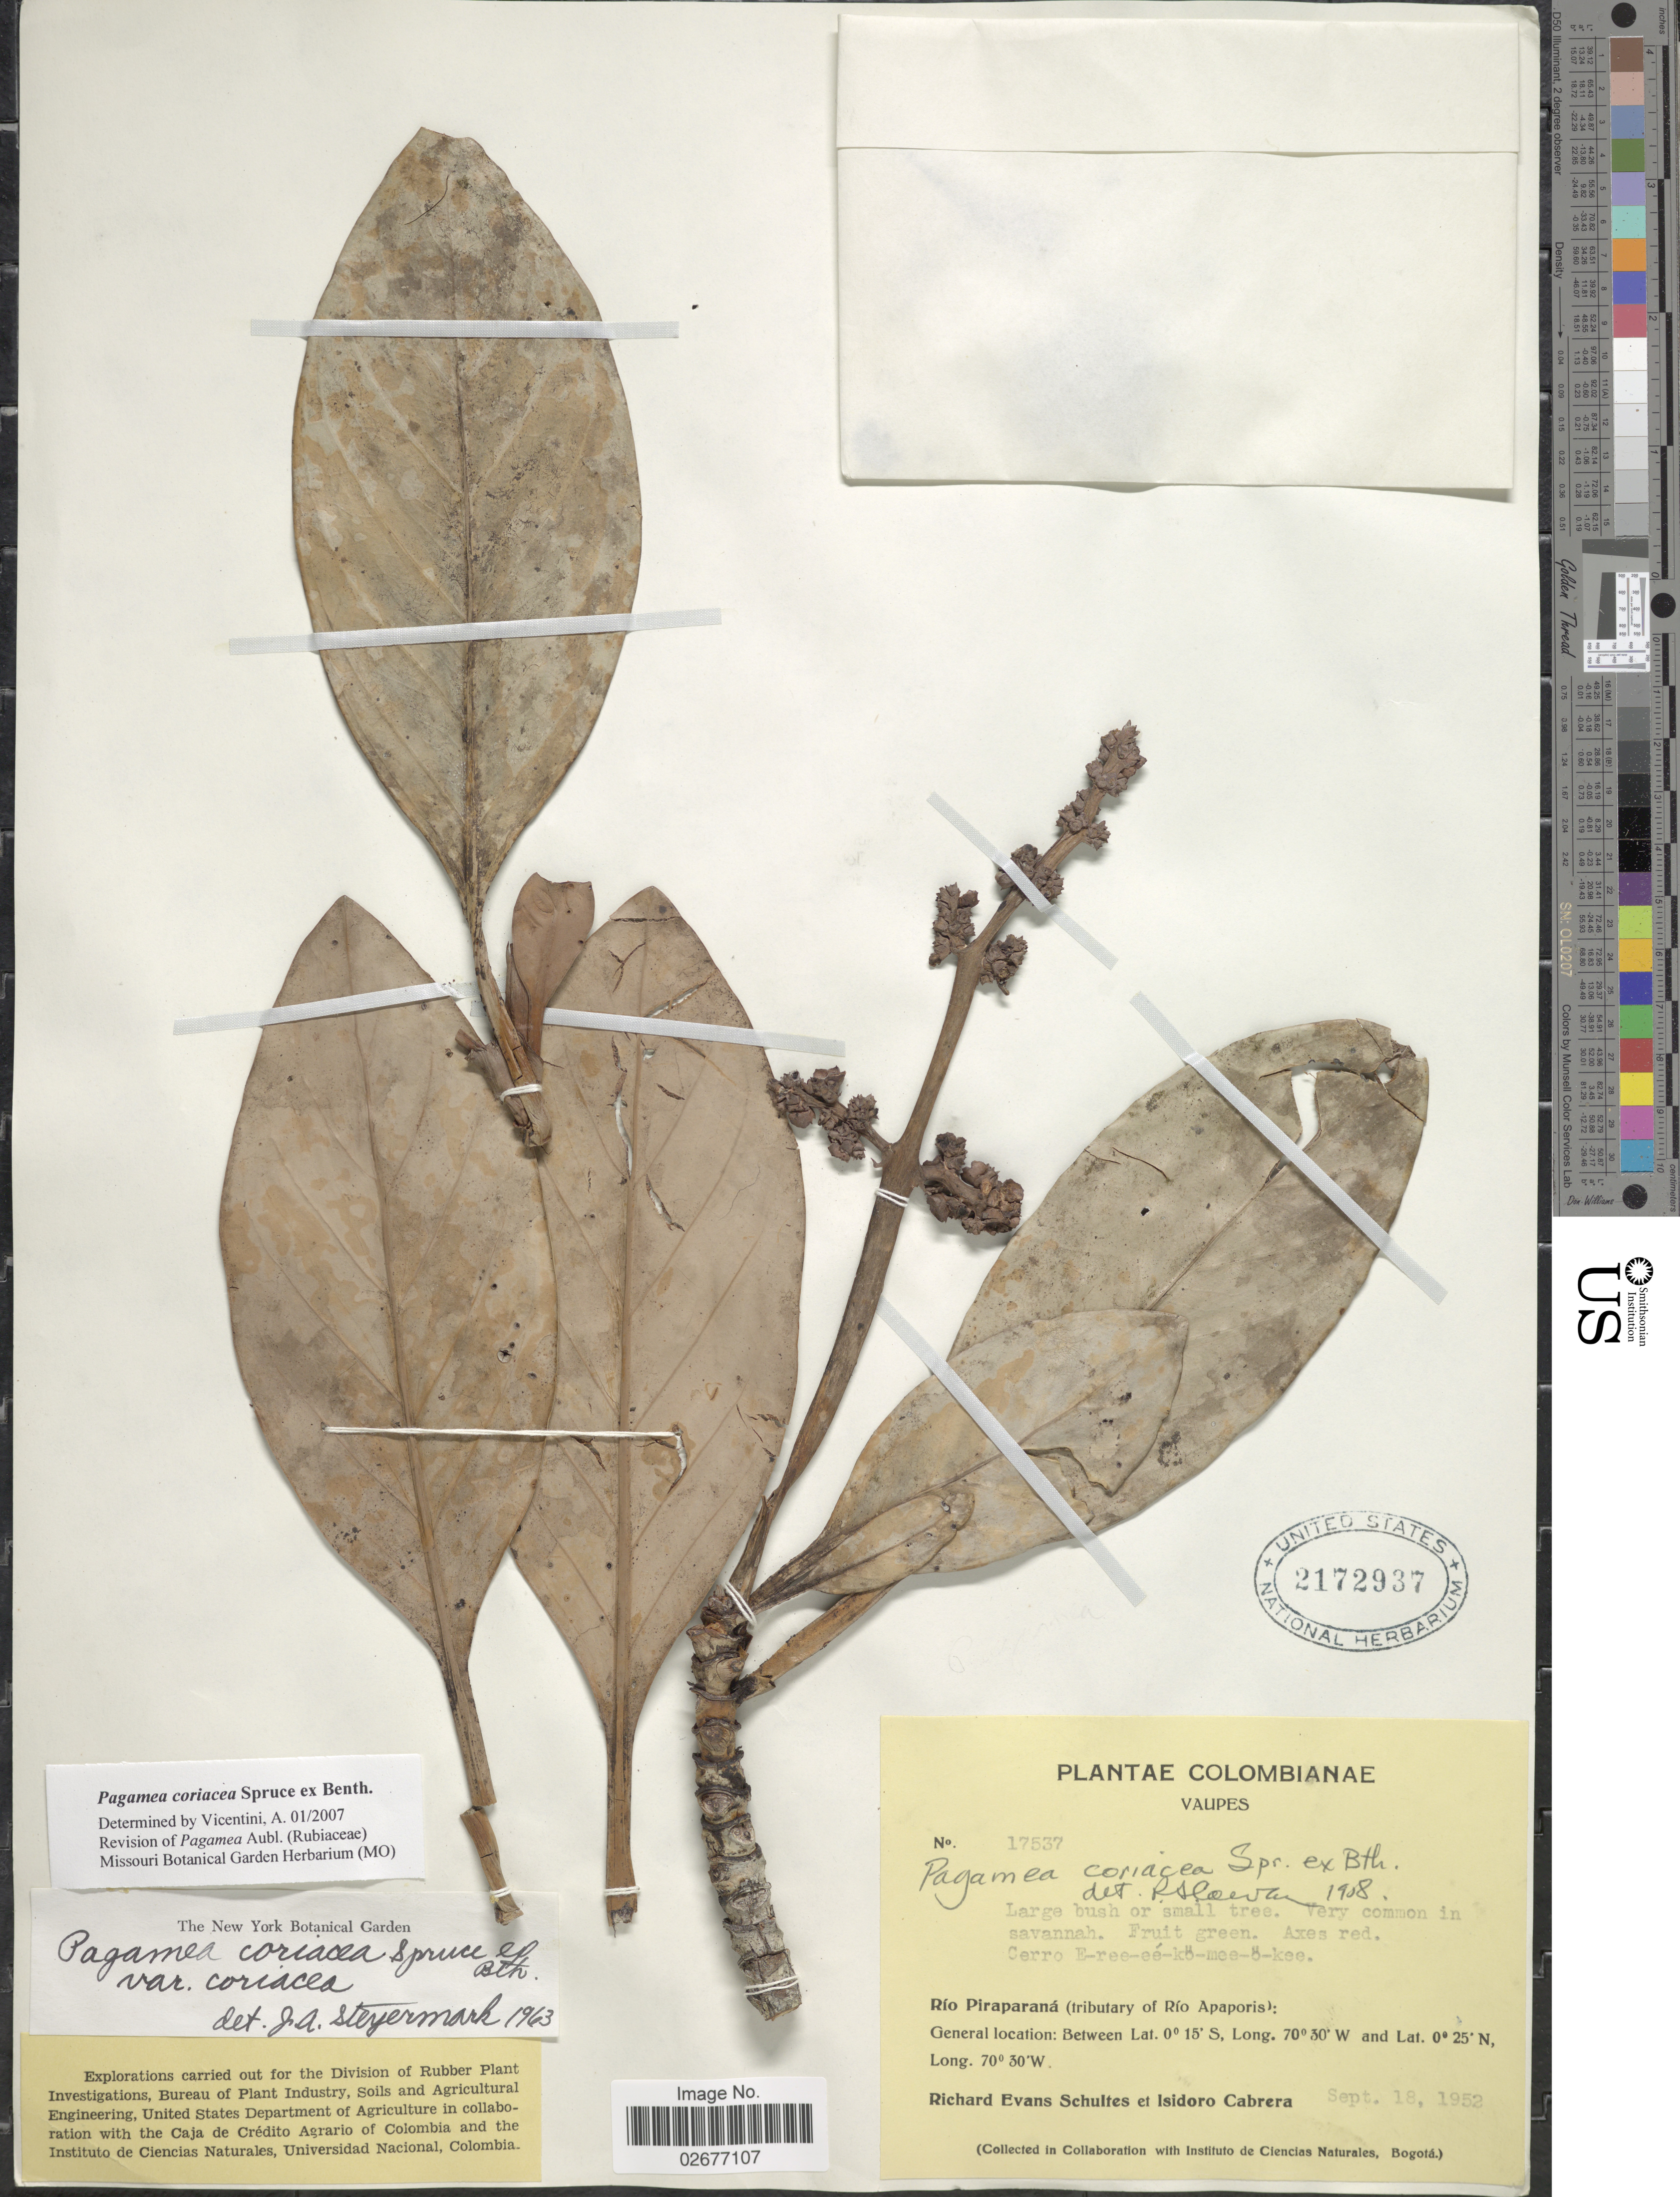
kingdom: Plantae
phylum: Tracheophyta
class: Magnoliopsida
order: Gentianales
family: Rubiaceae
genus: Pagamea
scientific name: Pagamea coriacea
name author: Spruce ex Benth.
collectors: R. E. Schultes & I. Cabrera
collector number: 17537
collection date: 1952-09-18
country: Colombia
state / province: Vaupés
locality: Rio Piraparana (tributary of Rio Vaupes)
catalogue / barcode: US 2172937